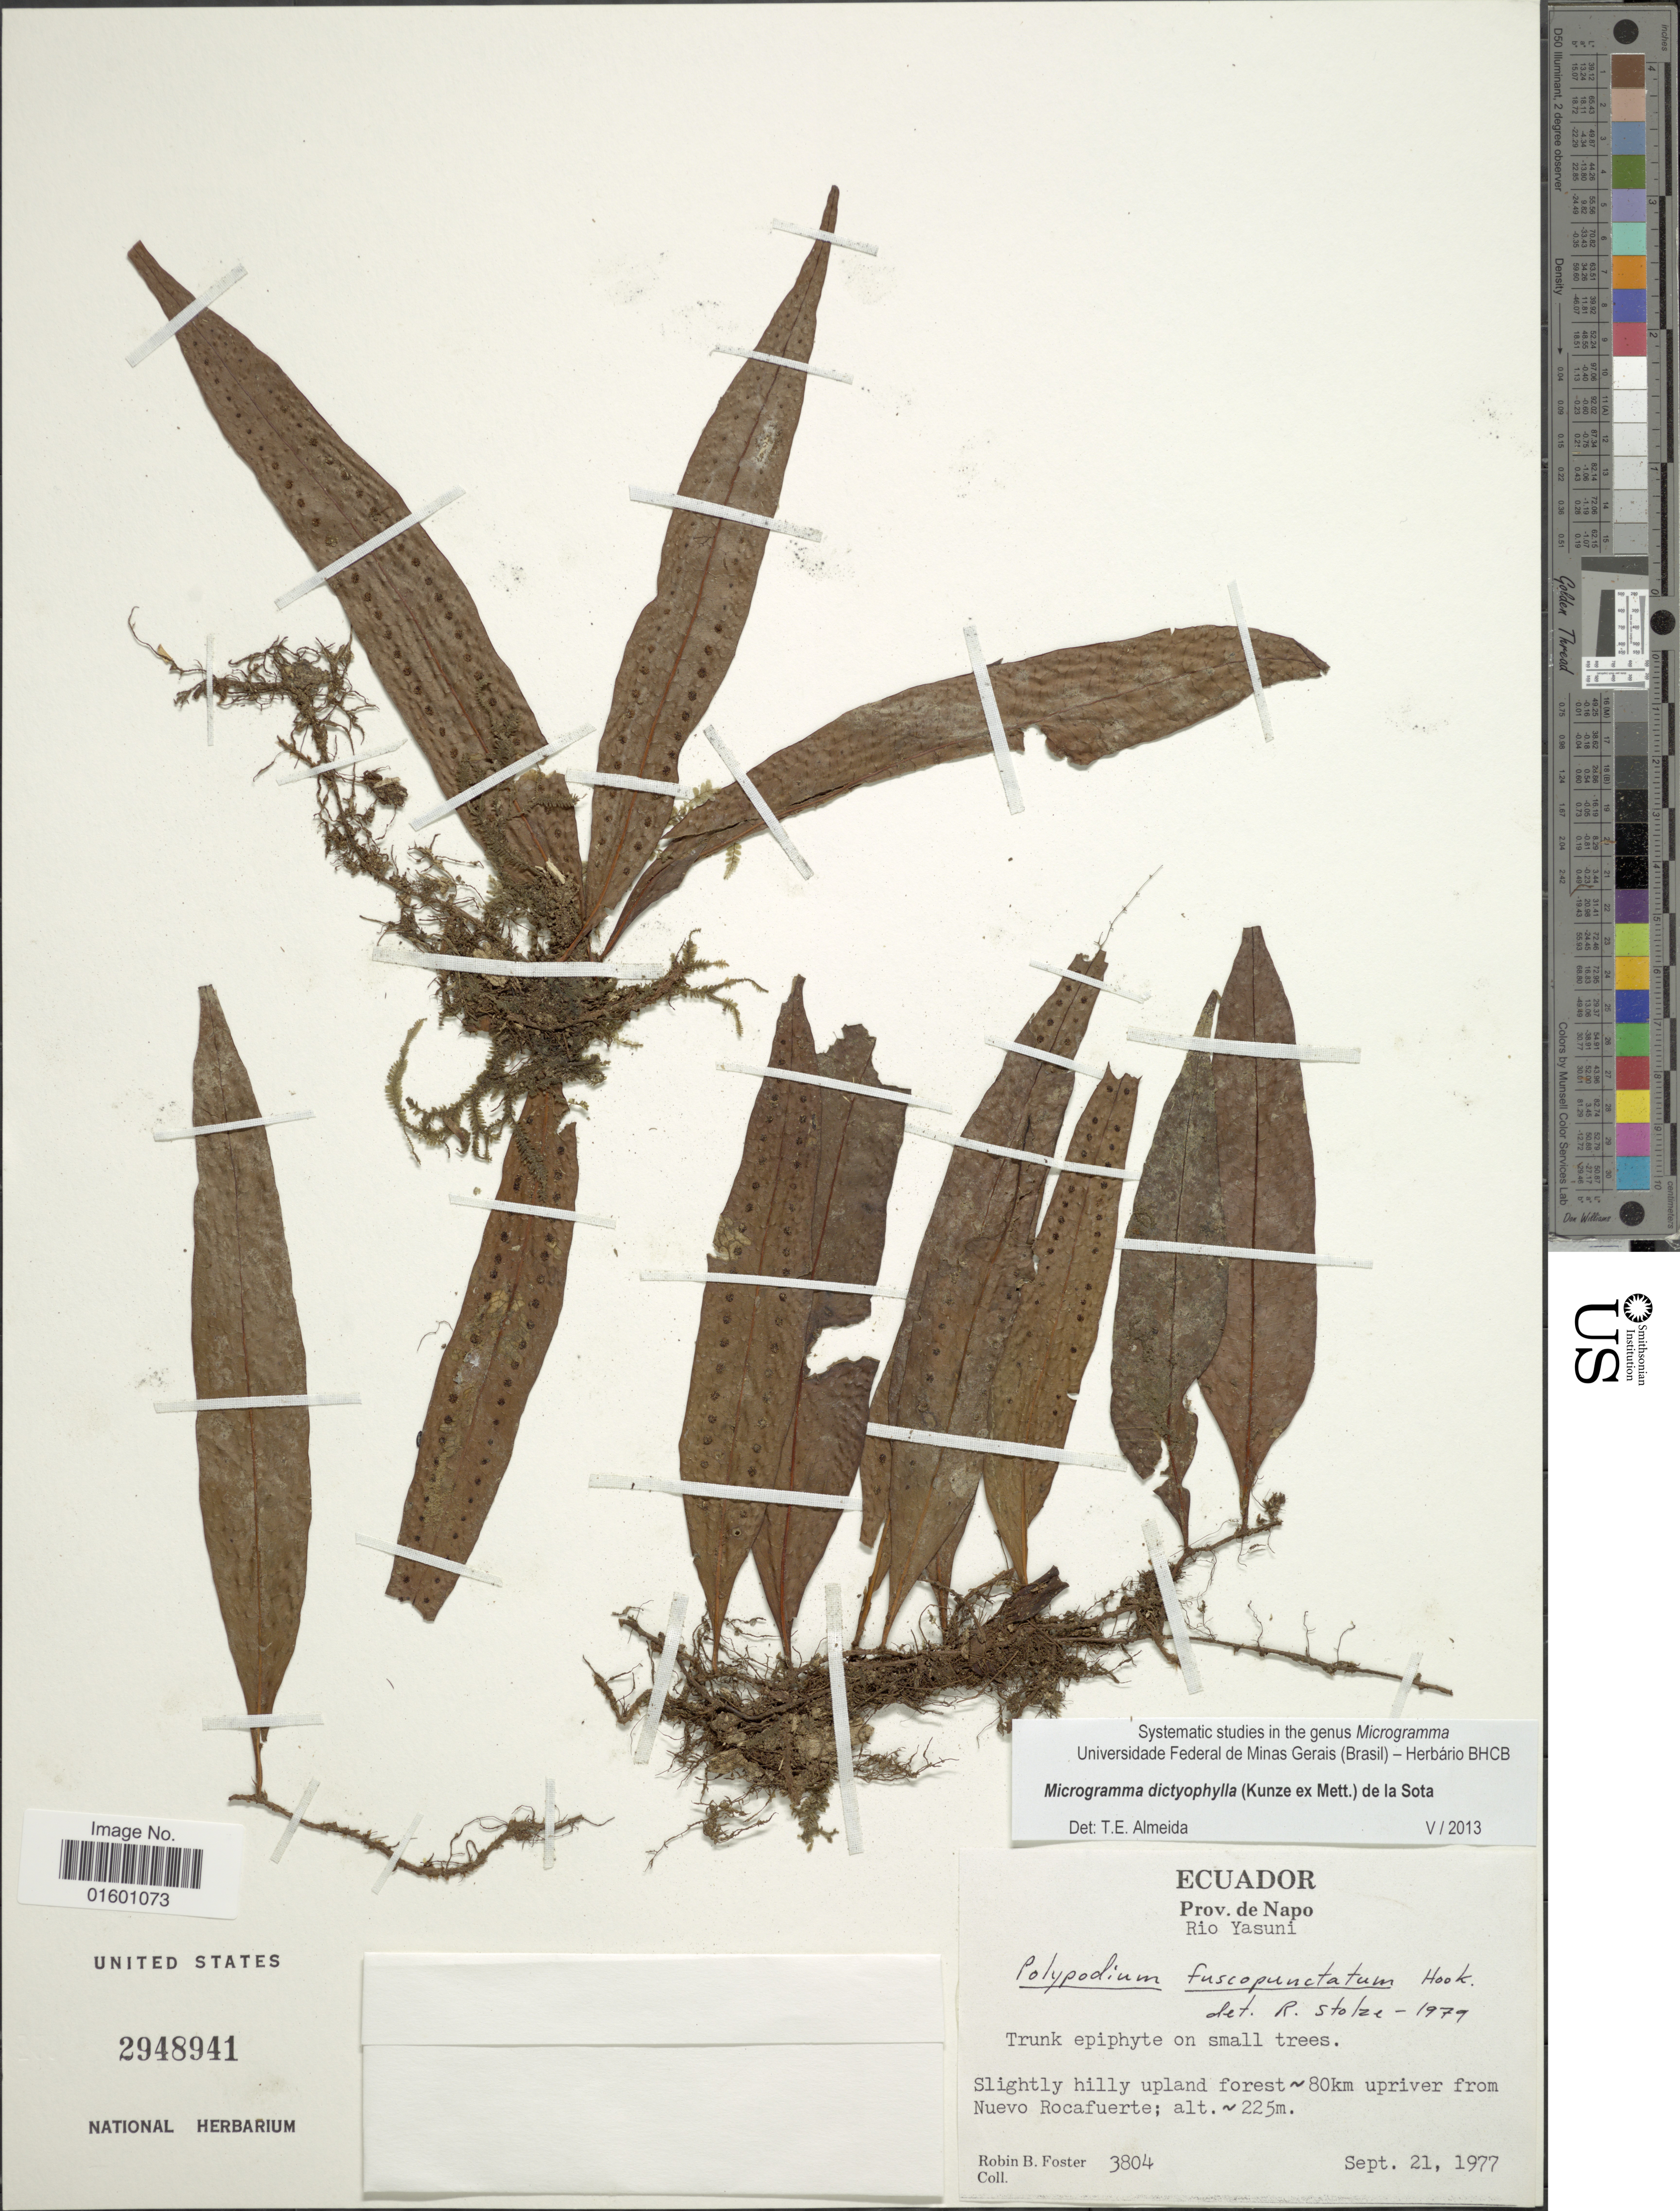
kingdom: Plantae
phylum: Tracheophyta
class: Polypodiopsida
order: Polypodiales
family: Polypodiaceae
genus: Microgramma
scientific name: Microgramma dictyophylla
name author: (Kunze ex Mett.) de la Sota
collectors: R. B. Foster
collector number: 3804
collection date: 1977-09-21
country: Ecuador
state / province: Napo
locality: Rio Yasuni, slighlty hill upland forest, 80 km upriver from Nuevo Rocafuerte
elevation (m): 225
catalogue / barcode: US 2948941